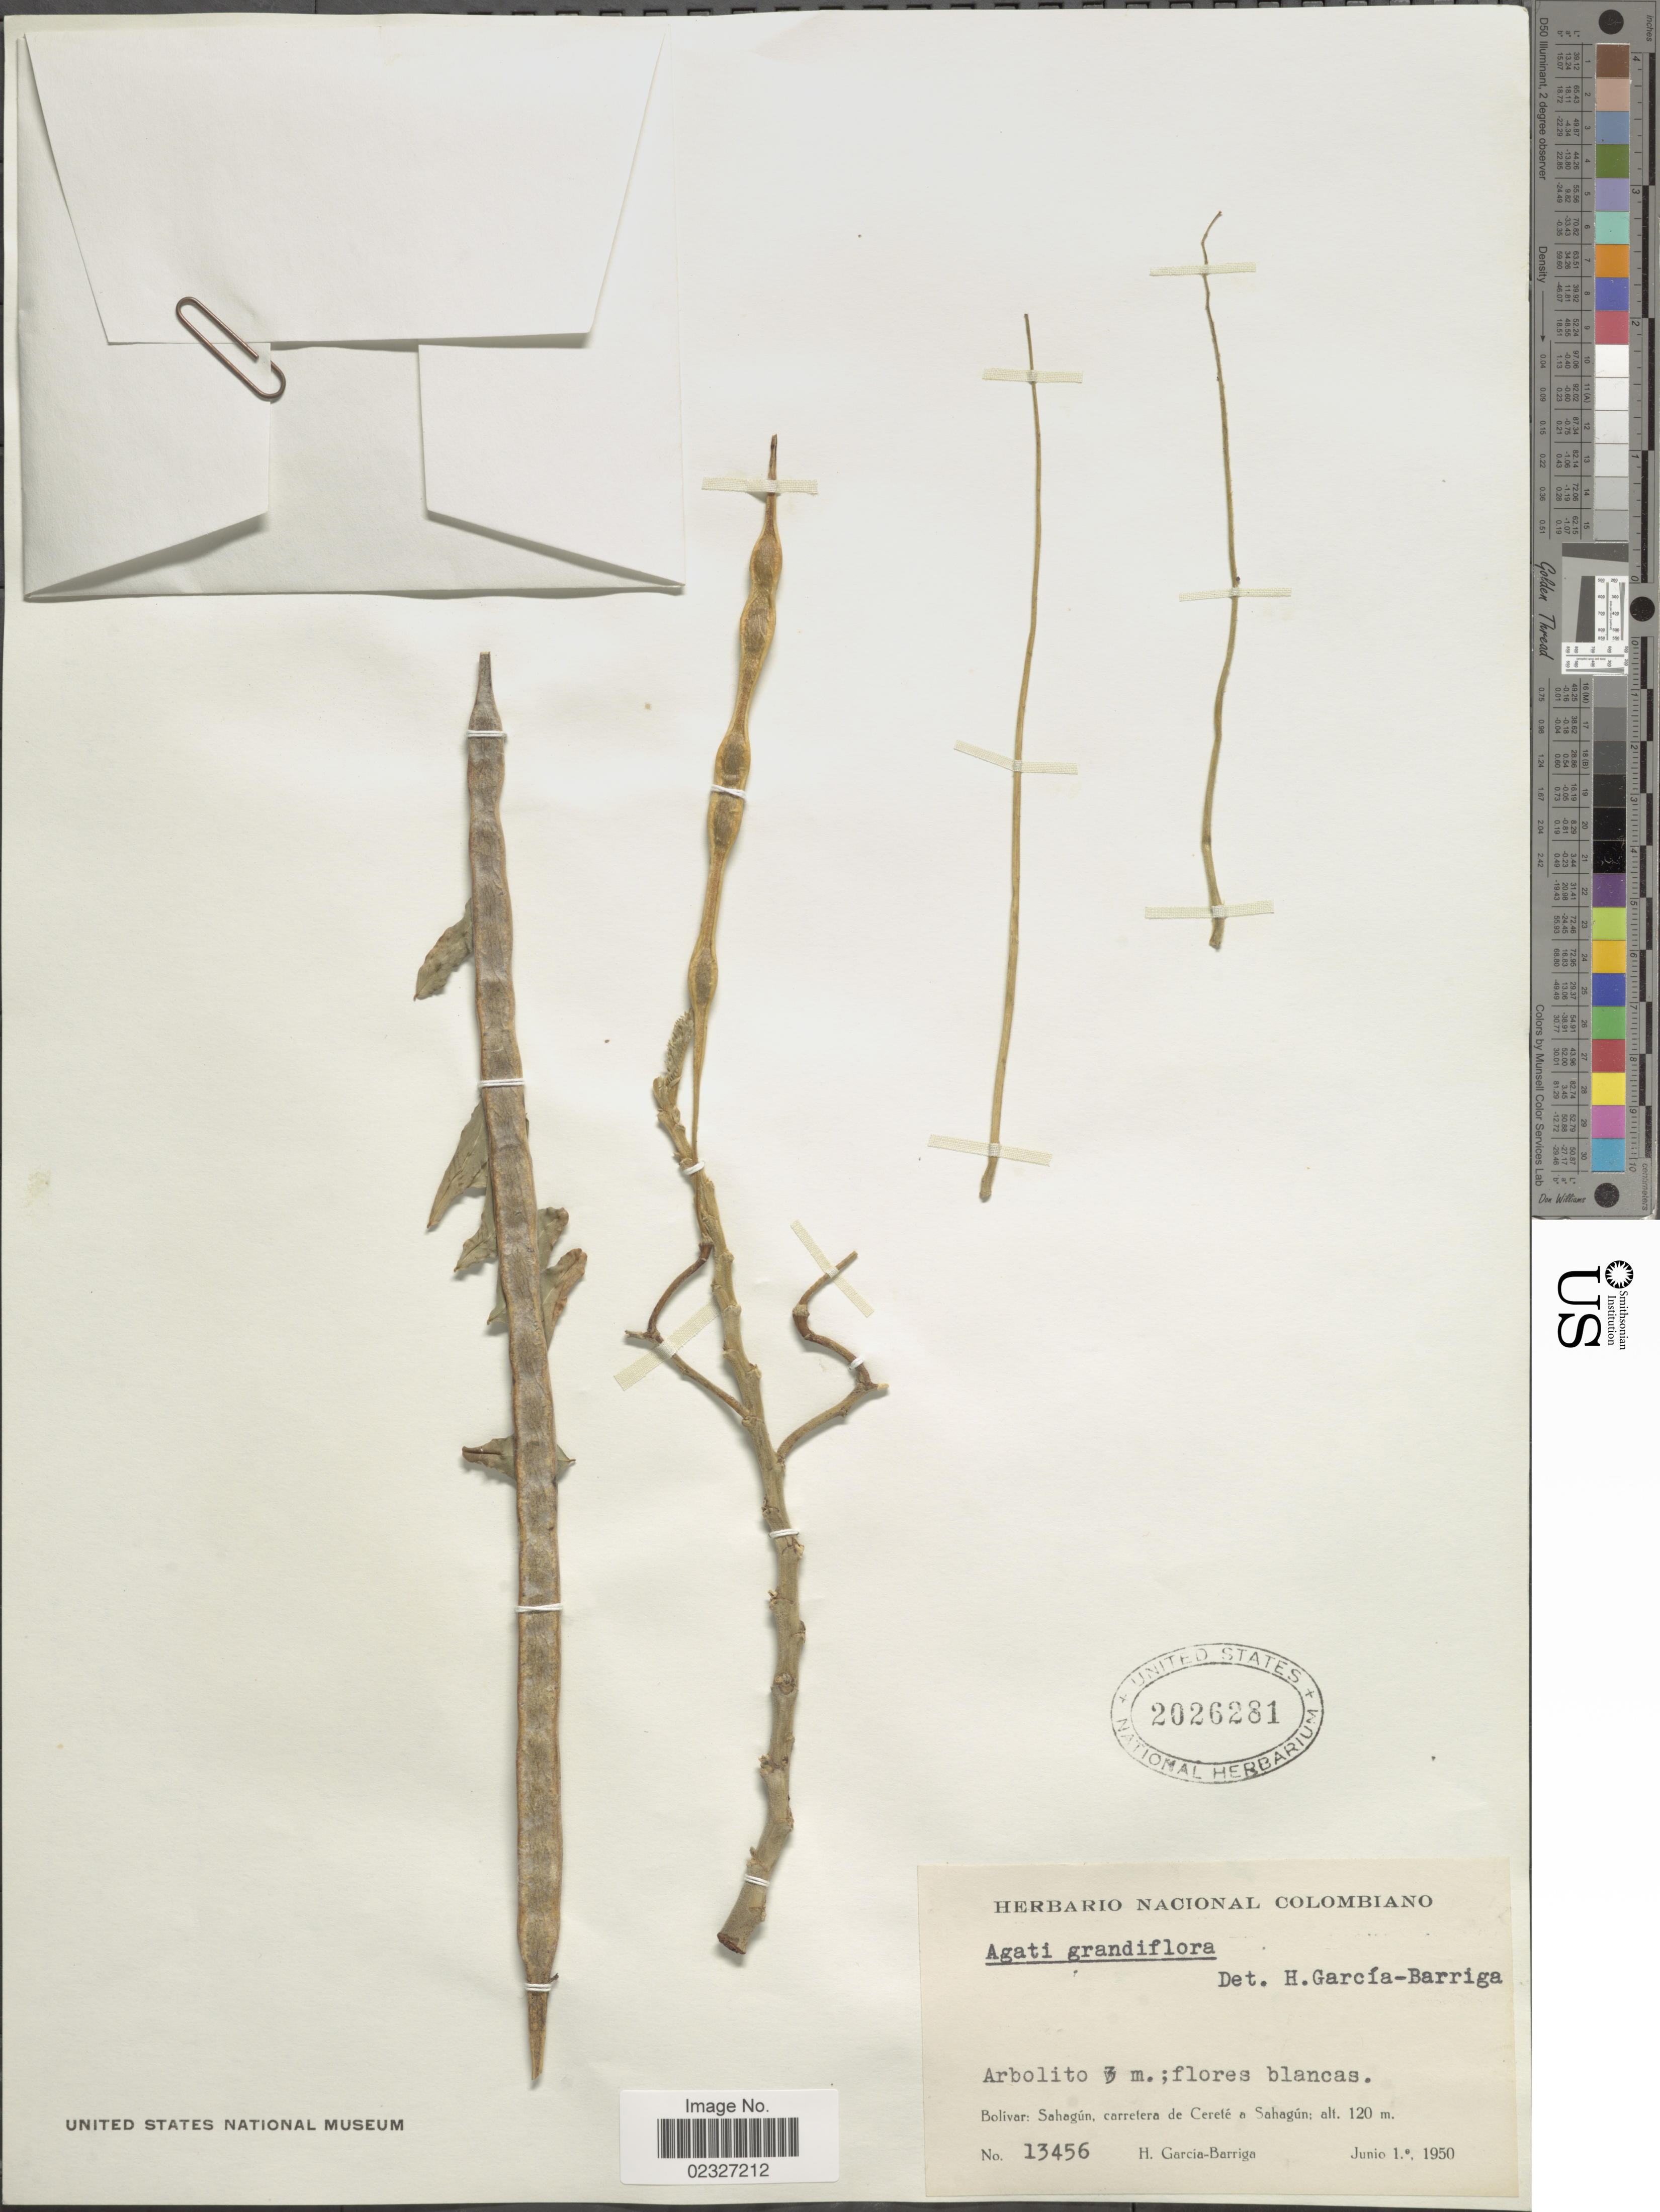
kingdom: Plantae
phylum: Tracheophyta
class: Magnoliopsida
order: Fabales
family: Fabaceae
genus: Sesbania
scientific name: Sesbania grandiflora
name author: (L.) Poir.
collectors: H. García Barriga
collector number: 13456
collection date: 1950-06-01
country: Colombia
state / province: Bolívar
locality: Sahagún, carretera de Cereté a Sahagún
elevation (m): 120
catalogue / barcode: US 2026281